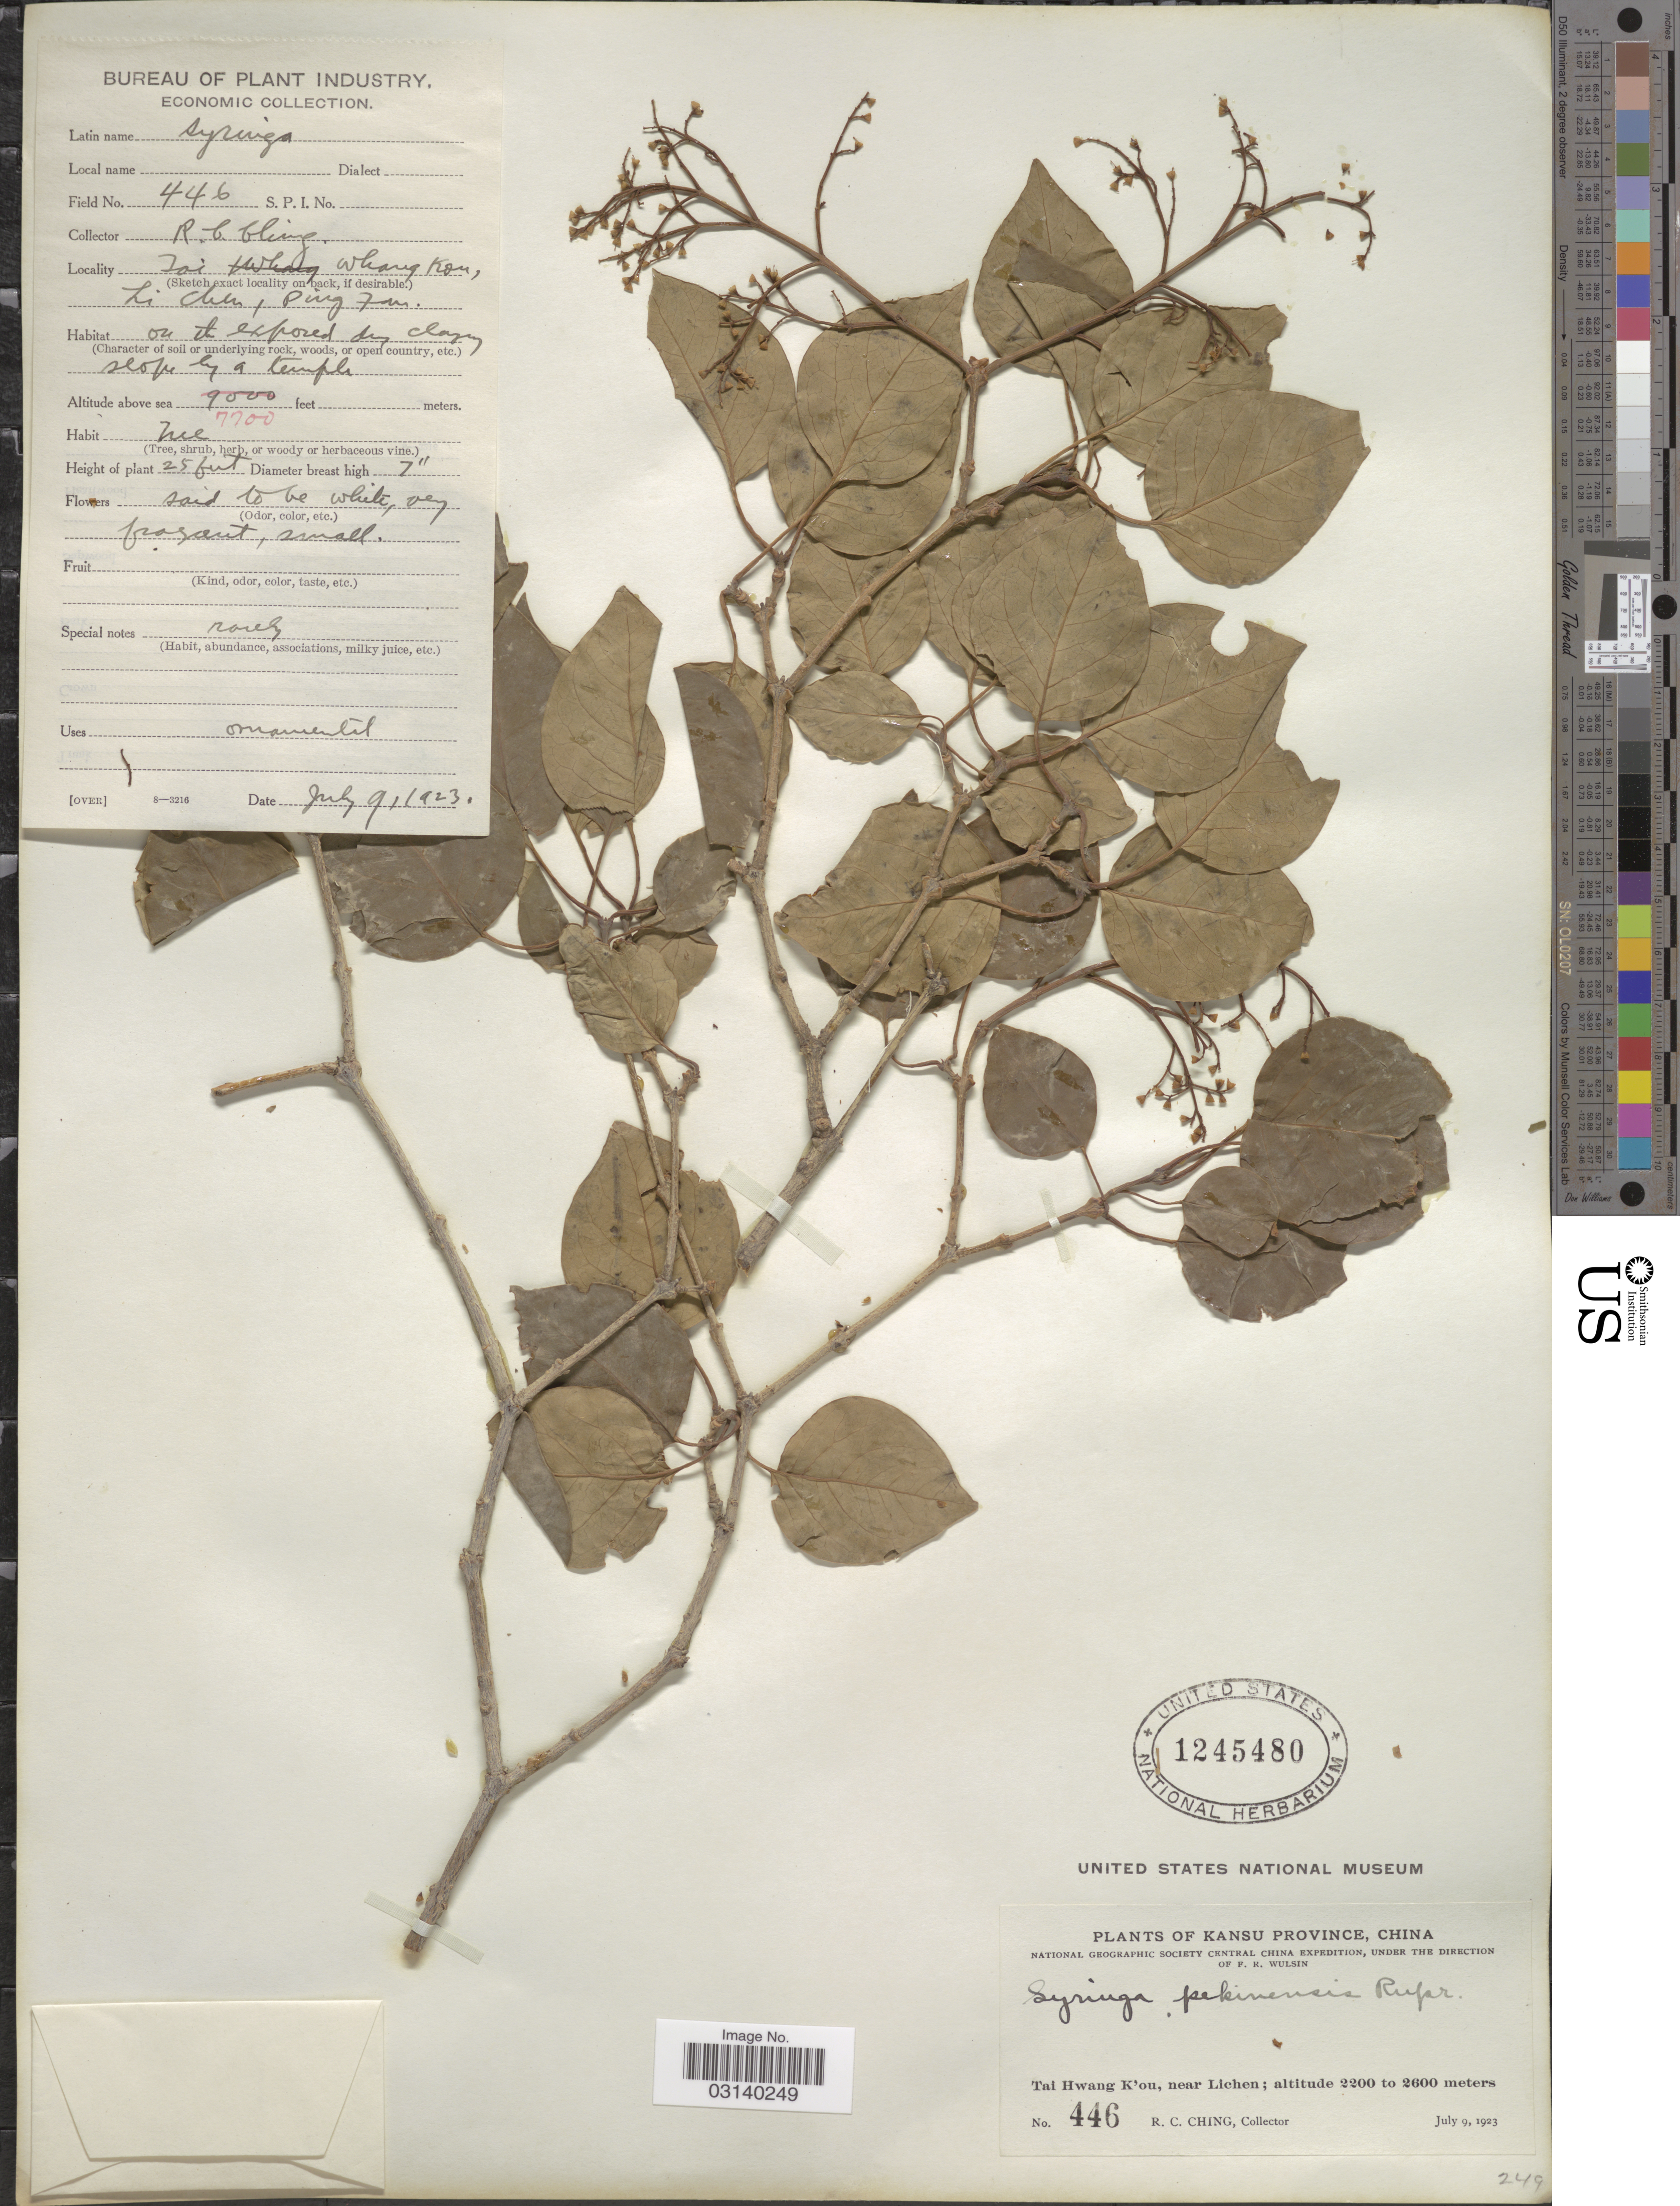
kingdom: Plantae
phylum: Tracheophyta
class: Magnoliopsida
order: Lamiales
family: Oleaceae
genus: Syringa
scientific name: Syringa pekinensis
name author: Rupr.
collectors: R. C. Ching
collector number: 446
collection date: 1923-07-09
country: China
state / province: Gansu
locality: Kansu Province. Tai Hwang K'ou, near Lichen.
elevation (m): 2347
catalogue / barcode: US 1245480